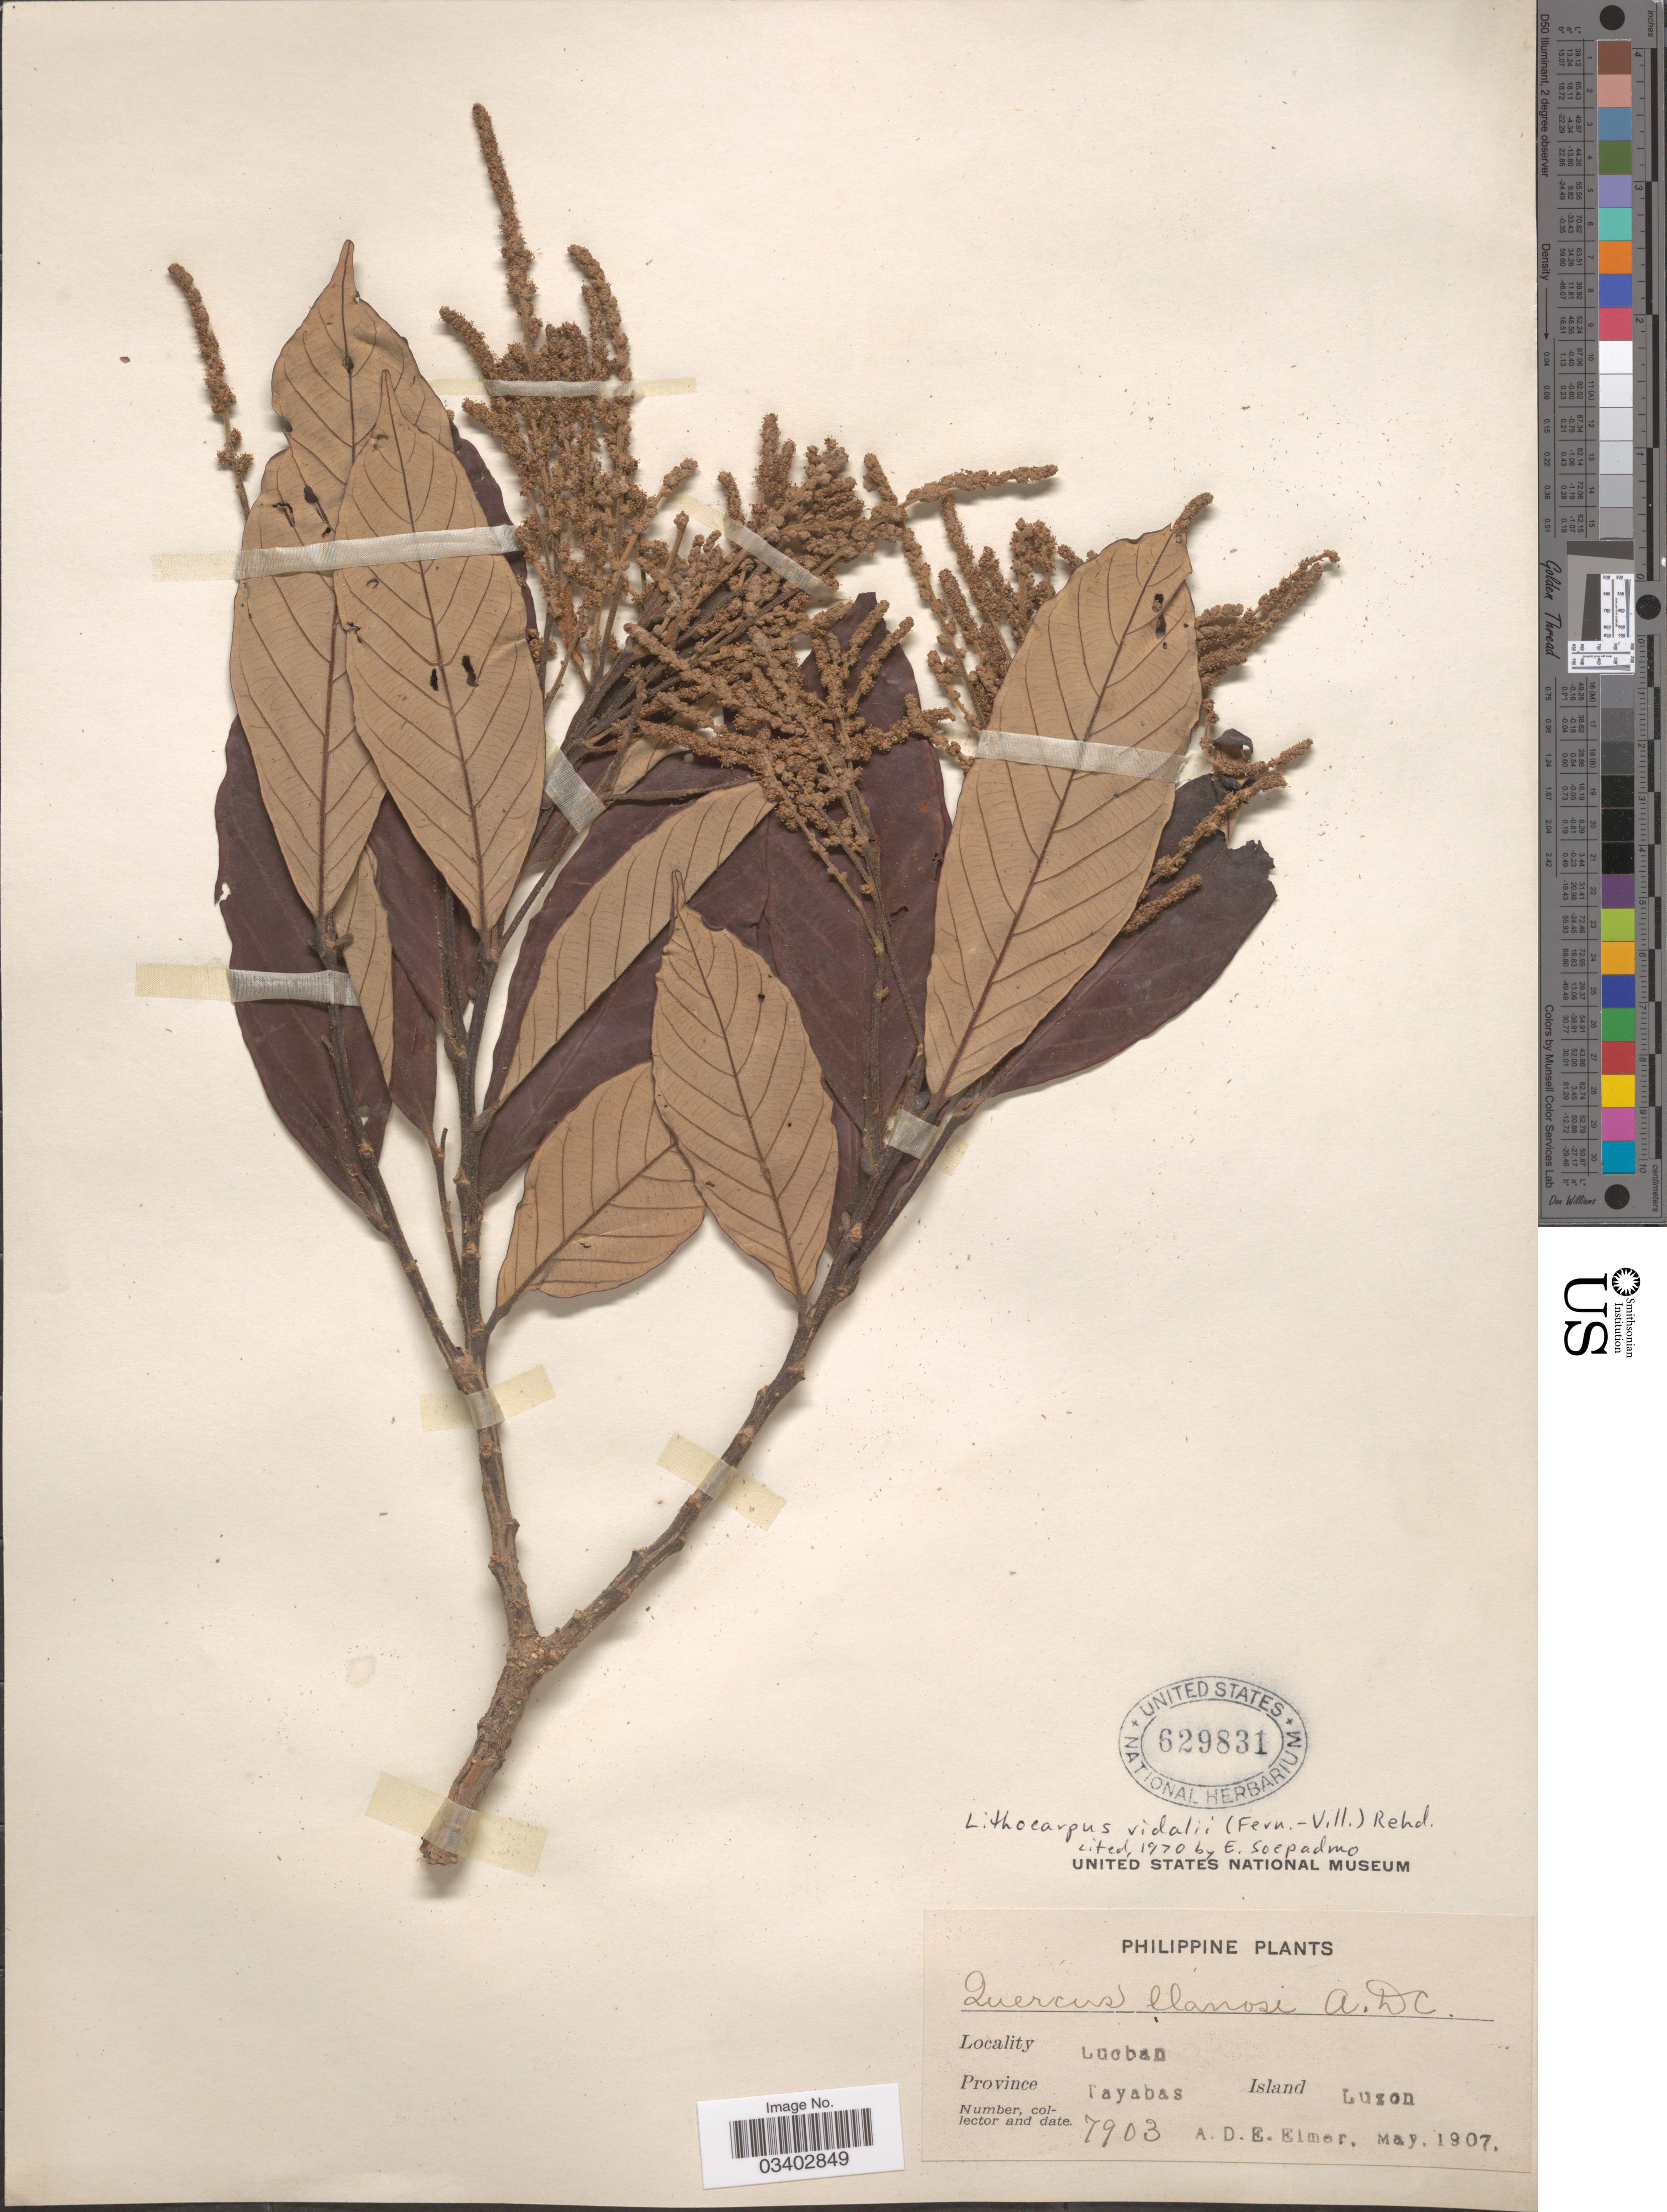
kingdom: Plantae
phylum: Tracheophyta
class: Magnoliopsida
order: Fagales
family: Fagaceae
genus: Lithocarpus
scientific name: Lithocarpus vidalii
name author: (Fern.-Vill.) Rehder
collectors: A. D. E. Elmer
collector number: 7903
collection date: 1907-05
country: Philippines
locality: Lucban. Province Tayabas. Island Luzon.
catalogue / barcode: US 629831